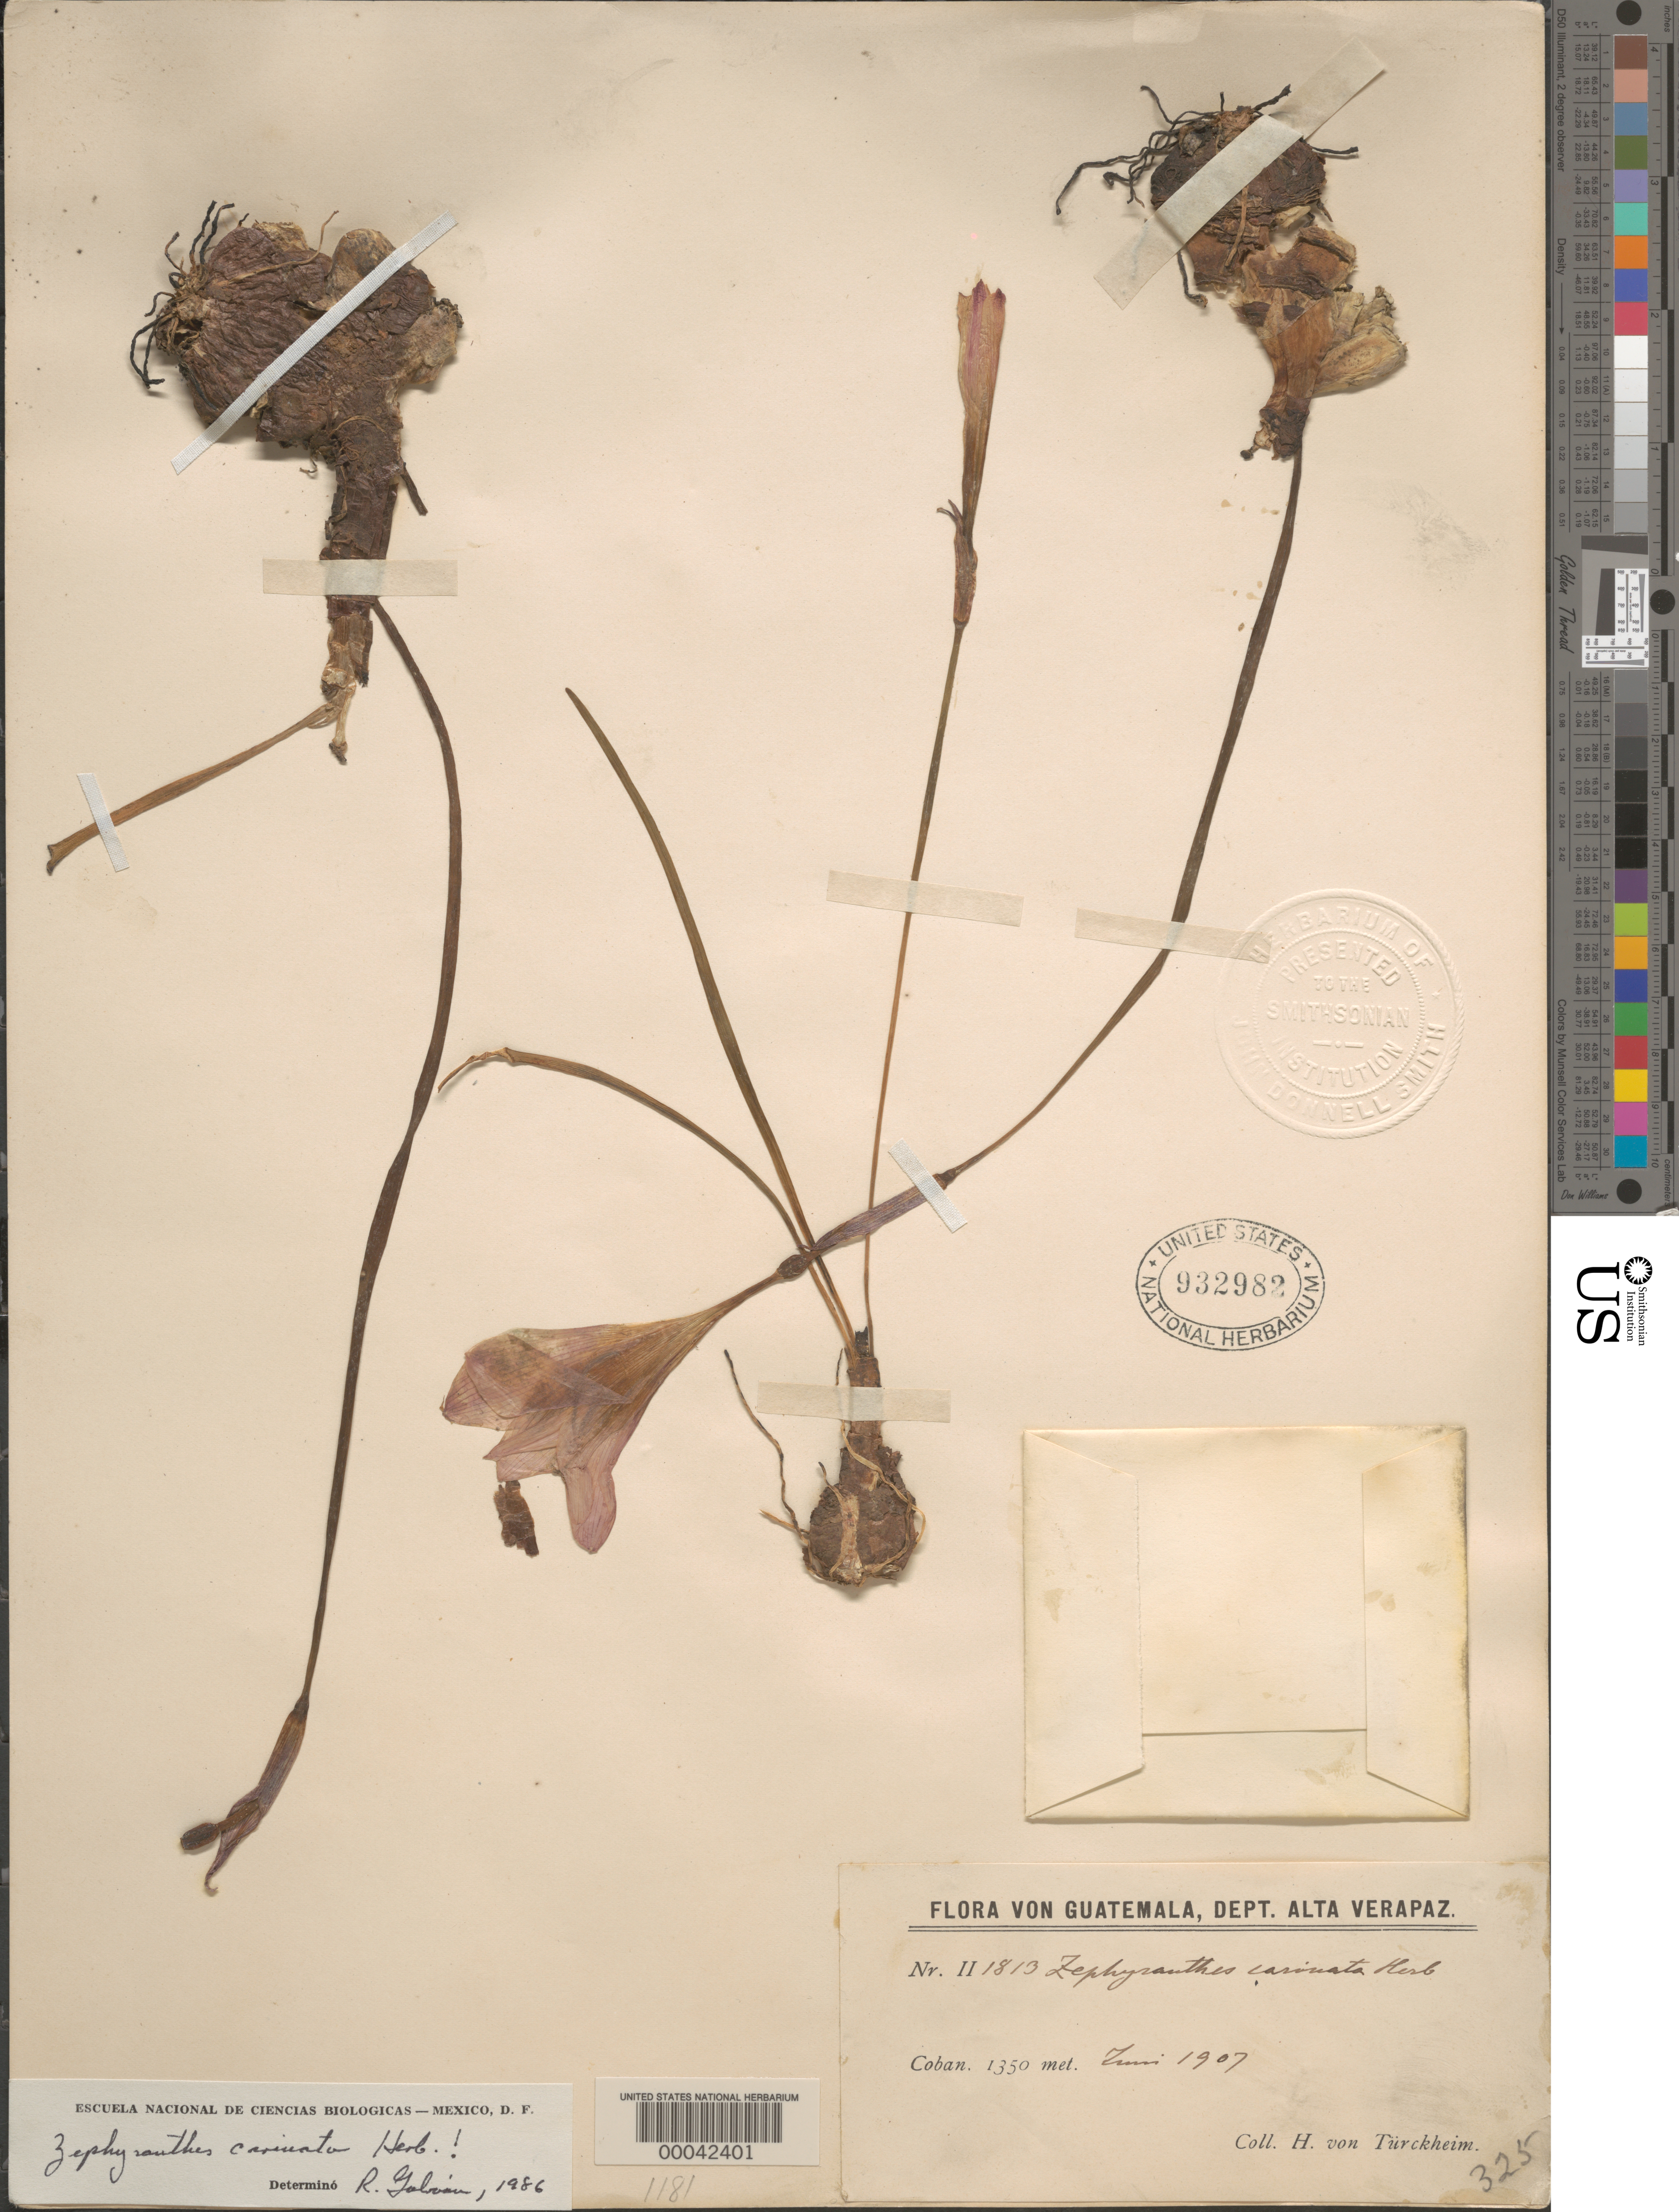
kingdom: Plantae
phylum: Tracheophyta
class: Liliopsida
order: Asparagales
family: Amaryllidaceae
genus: Zephyranthes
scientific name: Zephyranthes carinata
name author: Herb.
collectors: H. von Türckheim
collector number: Ii 1813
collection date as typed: Jun 1907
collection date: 1907-06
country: Guatemala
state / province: Alta Verapaz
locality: Cobán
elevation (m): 1350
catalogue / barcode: US 932982